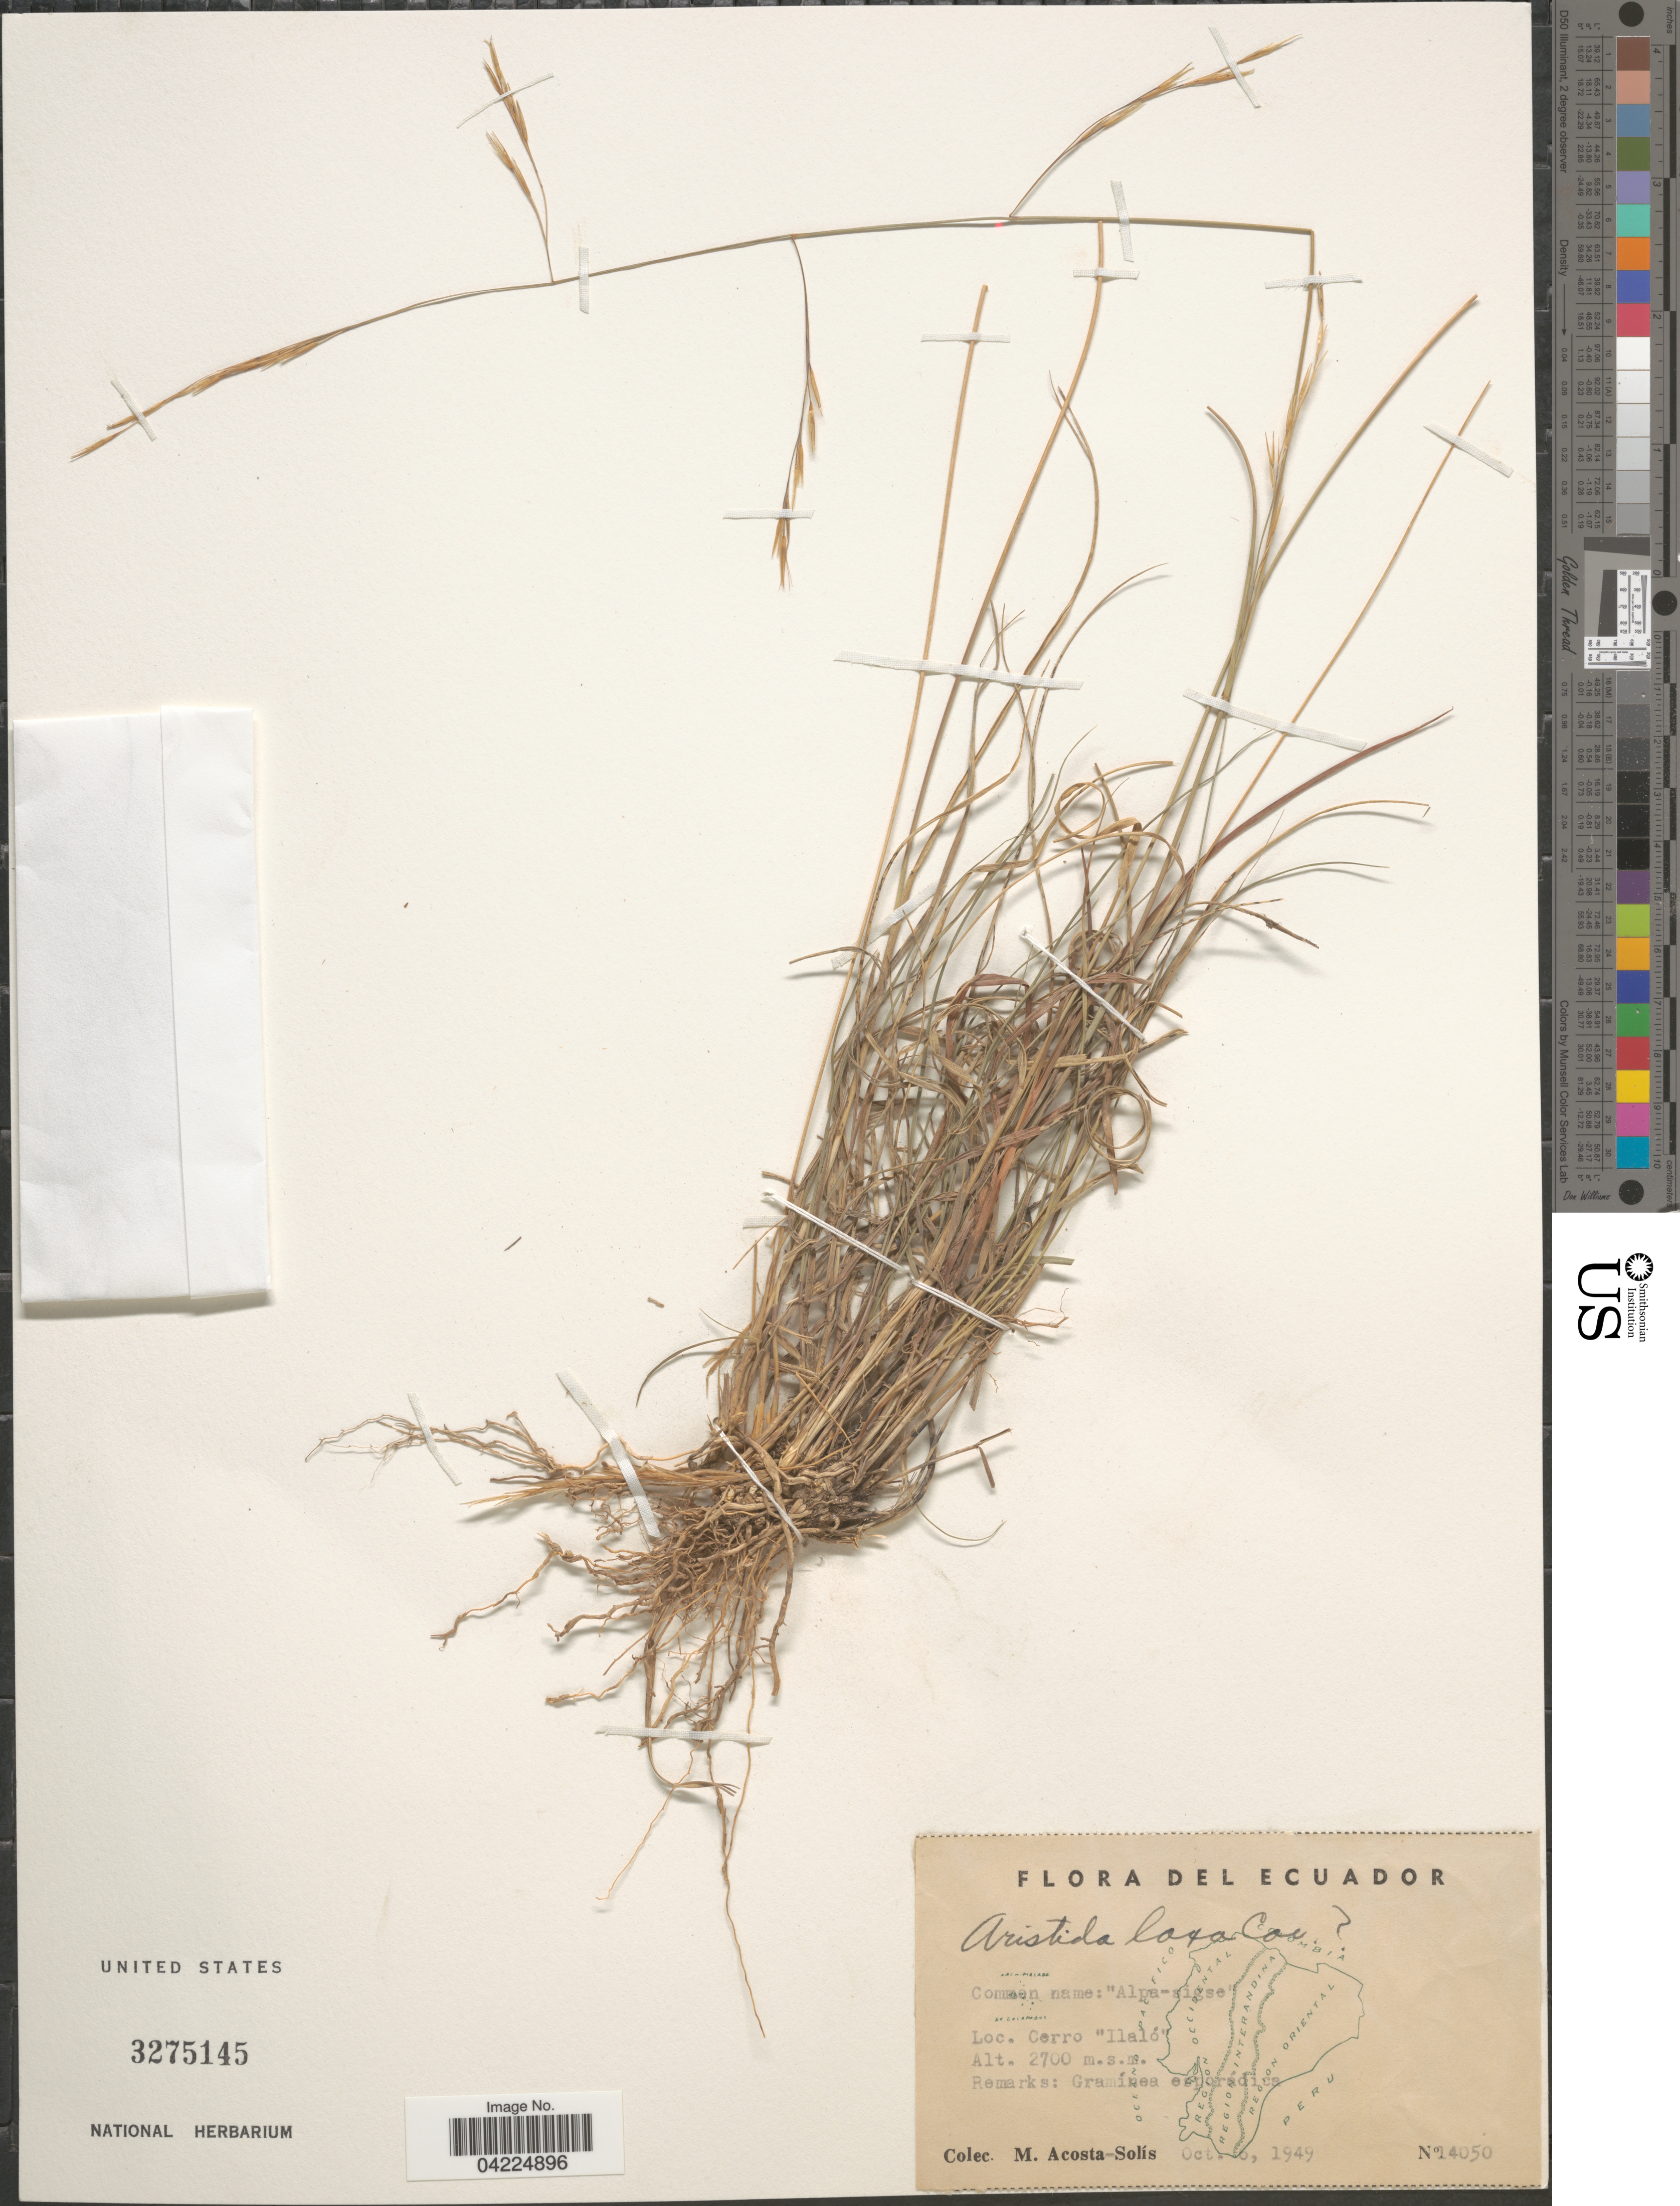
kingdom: Plantae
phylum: Tracheophyta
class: Liliopsida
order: Poales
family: Poaceae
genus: Aristida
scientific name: Aristida laxa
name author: Cav.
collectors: M. Acosta Solis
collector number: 14050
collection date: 1949-10-06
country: Ecuador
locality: Cerro "Ilaló".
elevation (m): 2700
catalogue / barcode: US 3275145